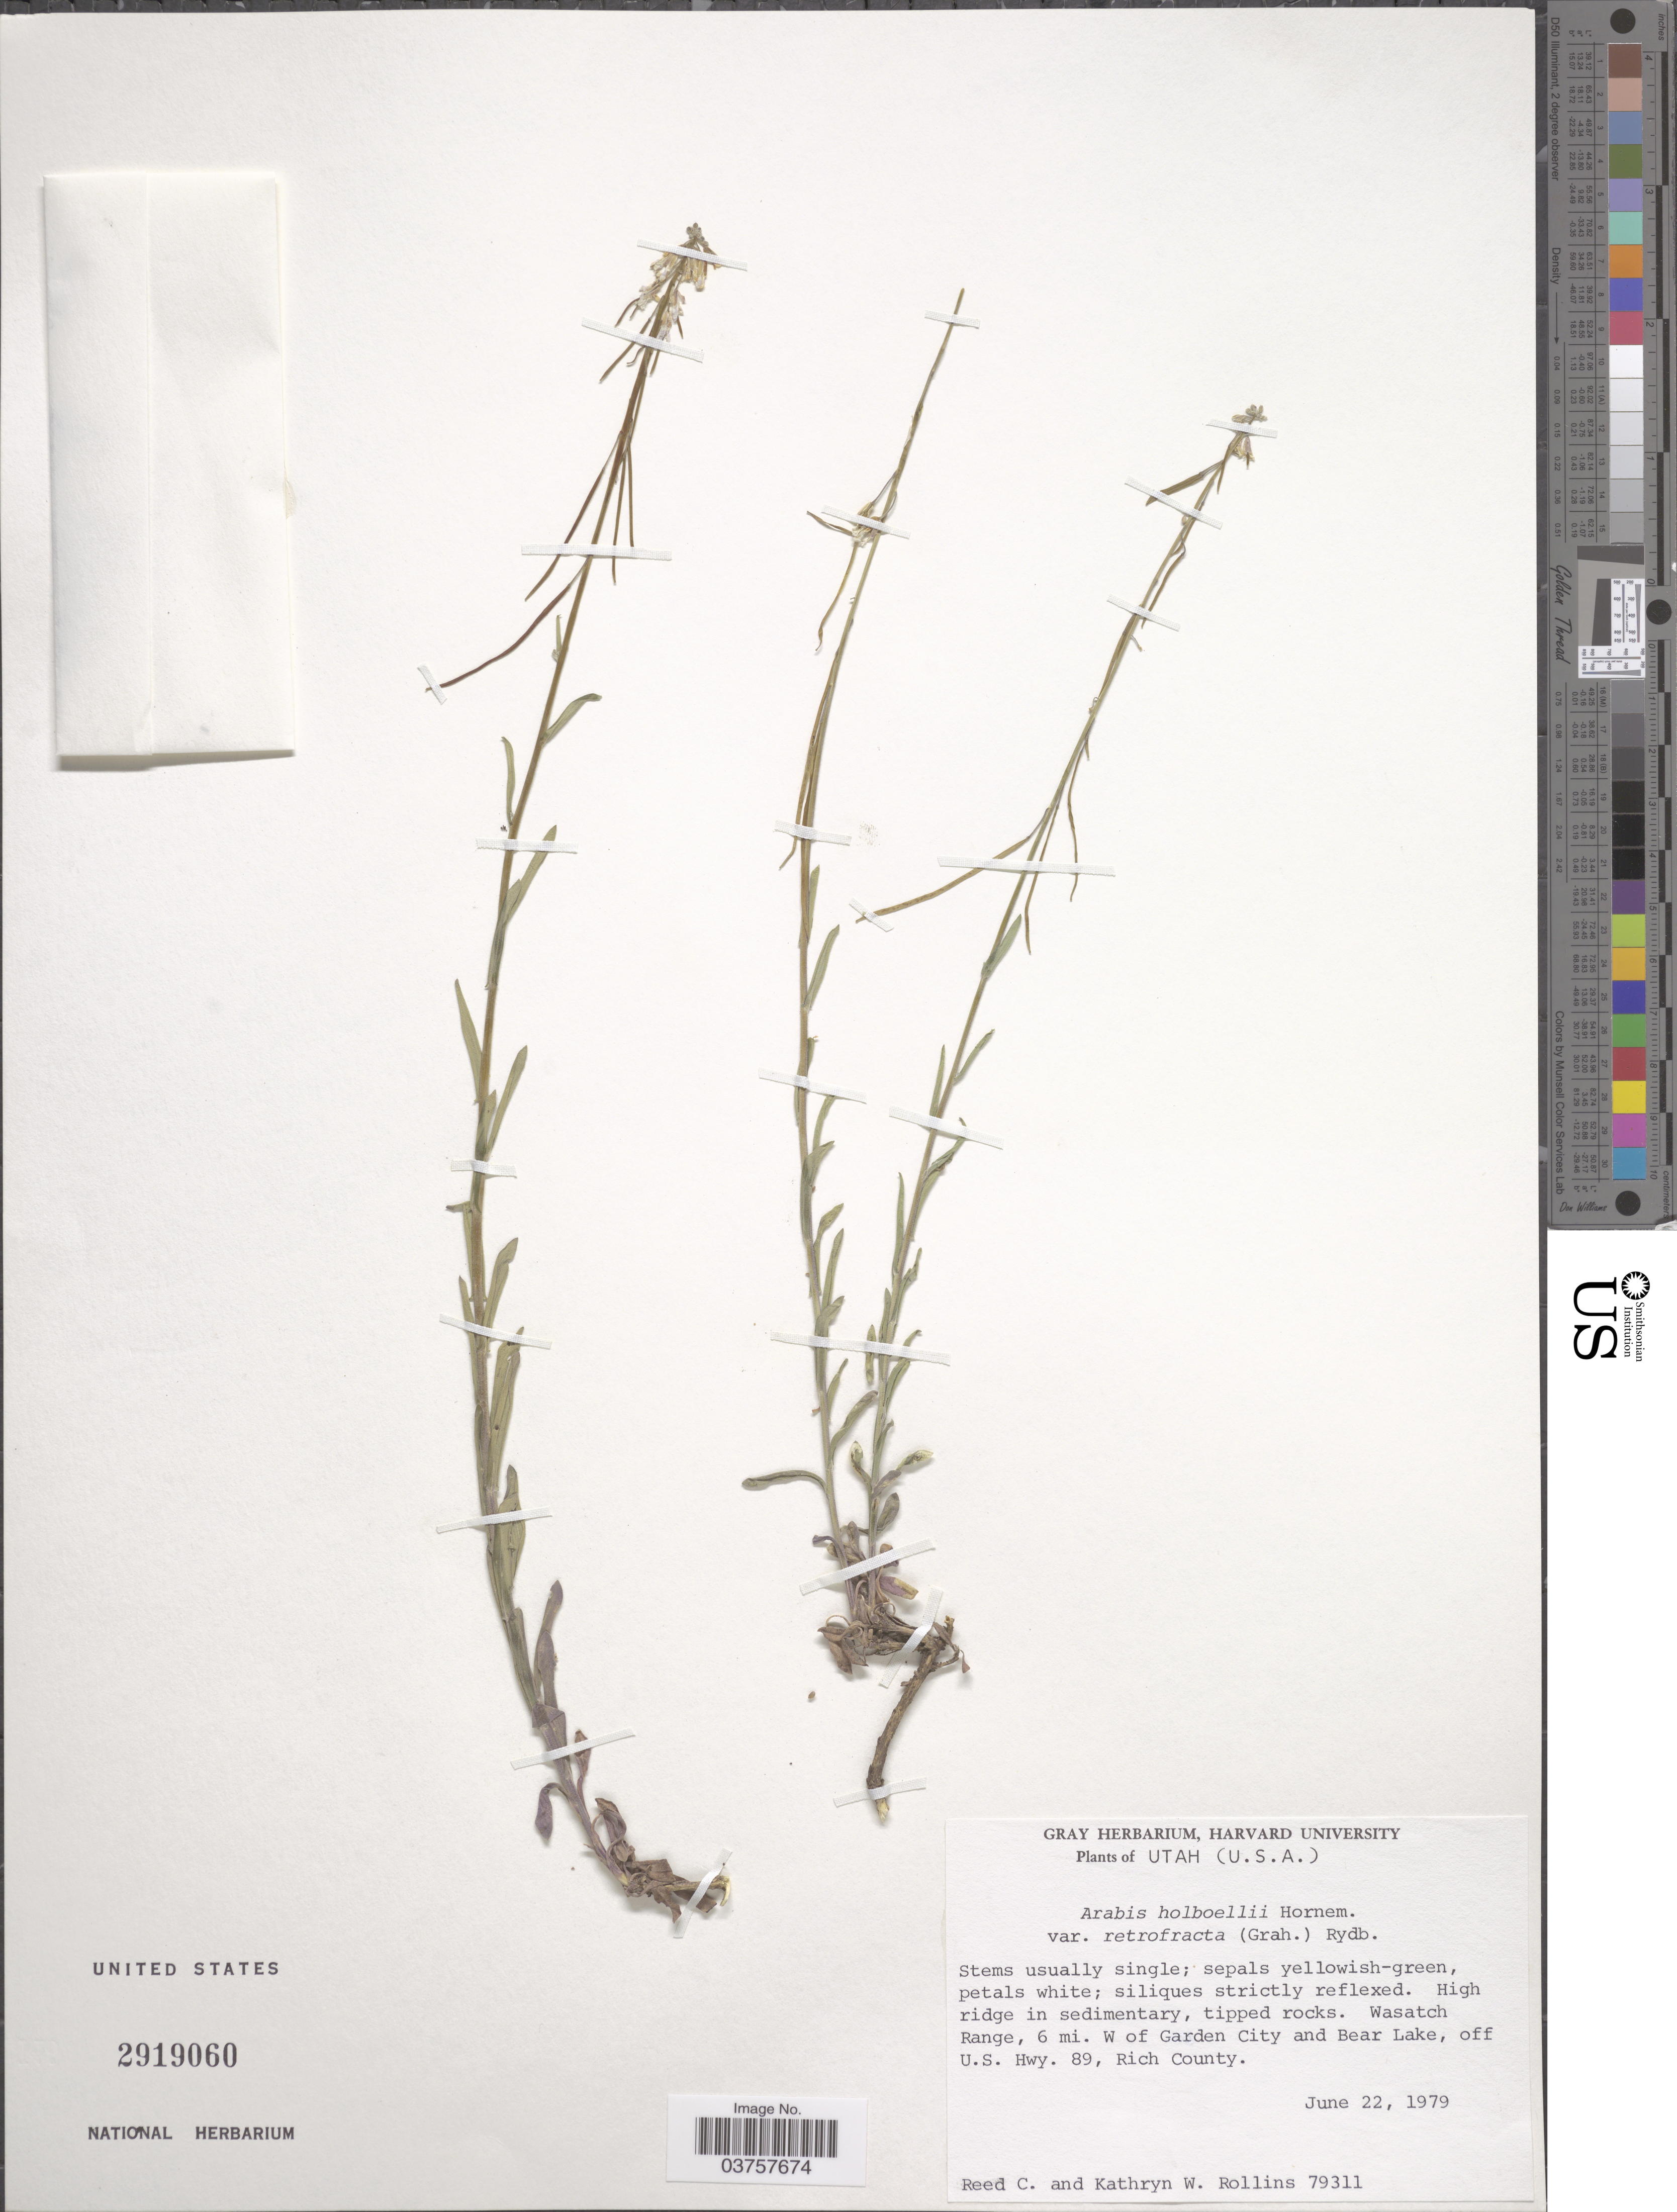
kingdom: Plantae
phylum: Tracheophyta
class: Magnoliopsida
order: Brassicales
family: Brassicaceae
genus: Arabis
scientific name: Arabis holboellii var. retrofracta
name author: Rydb.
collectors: R. C. Rollins & K. W. Rollins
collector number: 79311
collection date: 1979-06-22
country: United States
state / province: Utah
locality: Wasatch Range, 6 mi. W of Garden City and Bear Lake, off U.S. Hwy. 89, Rich County.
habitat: high ridge in sentimentary tipped rocks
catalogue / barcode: US 2919060